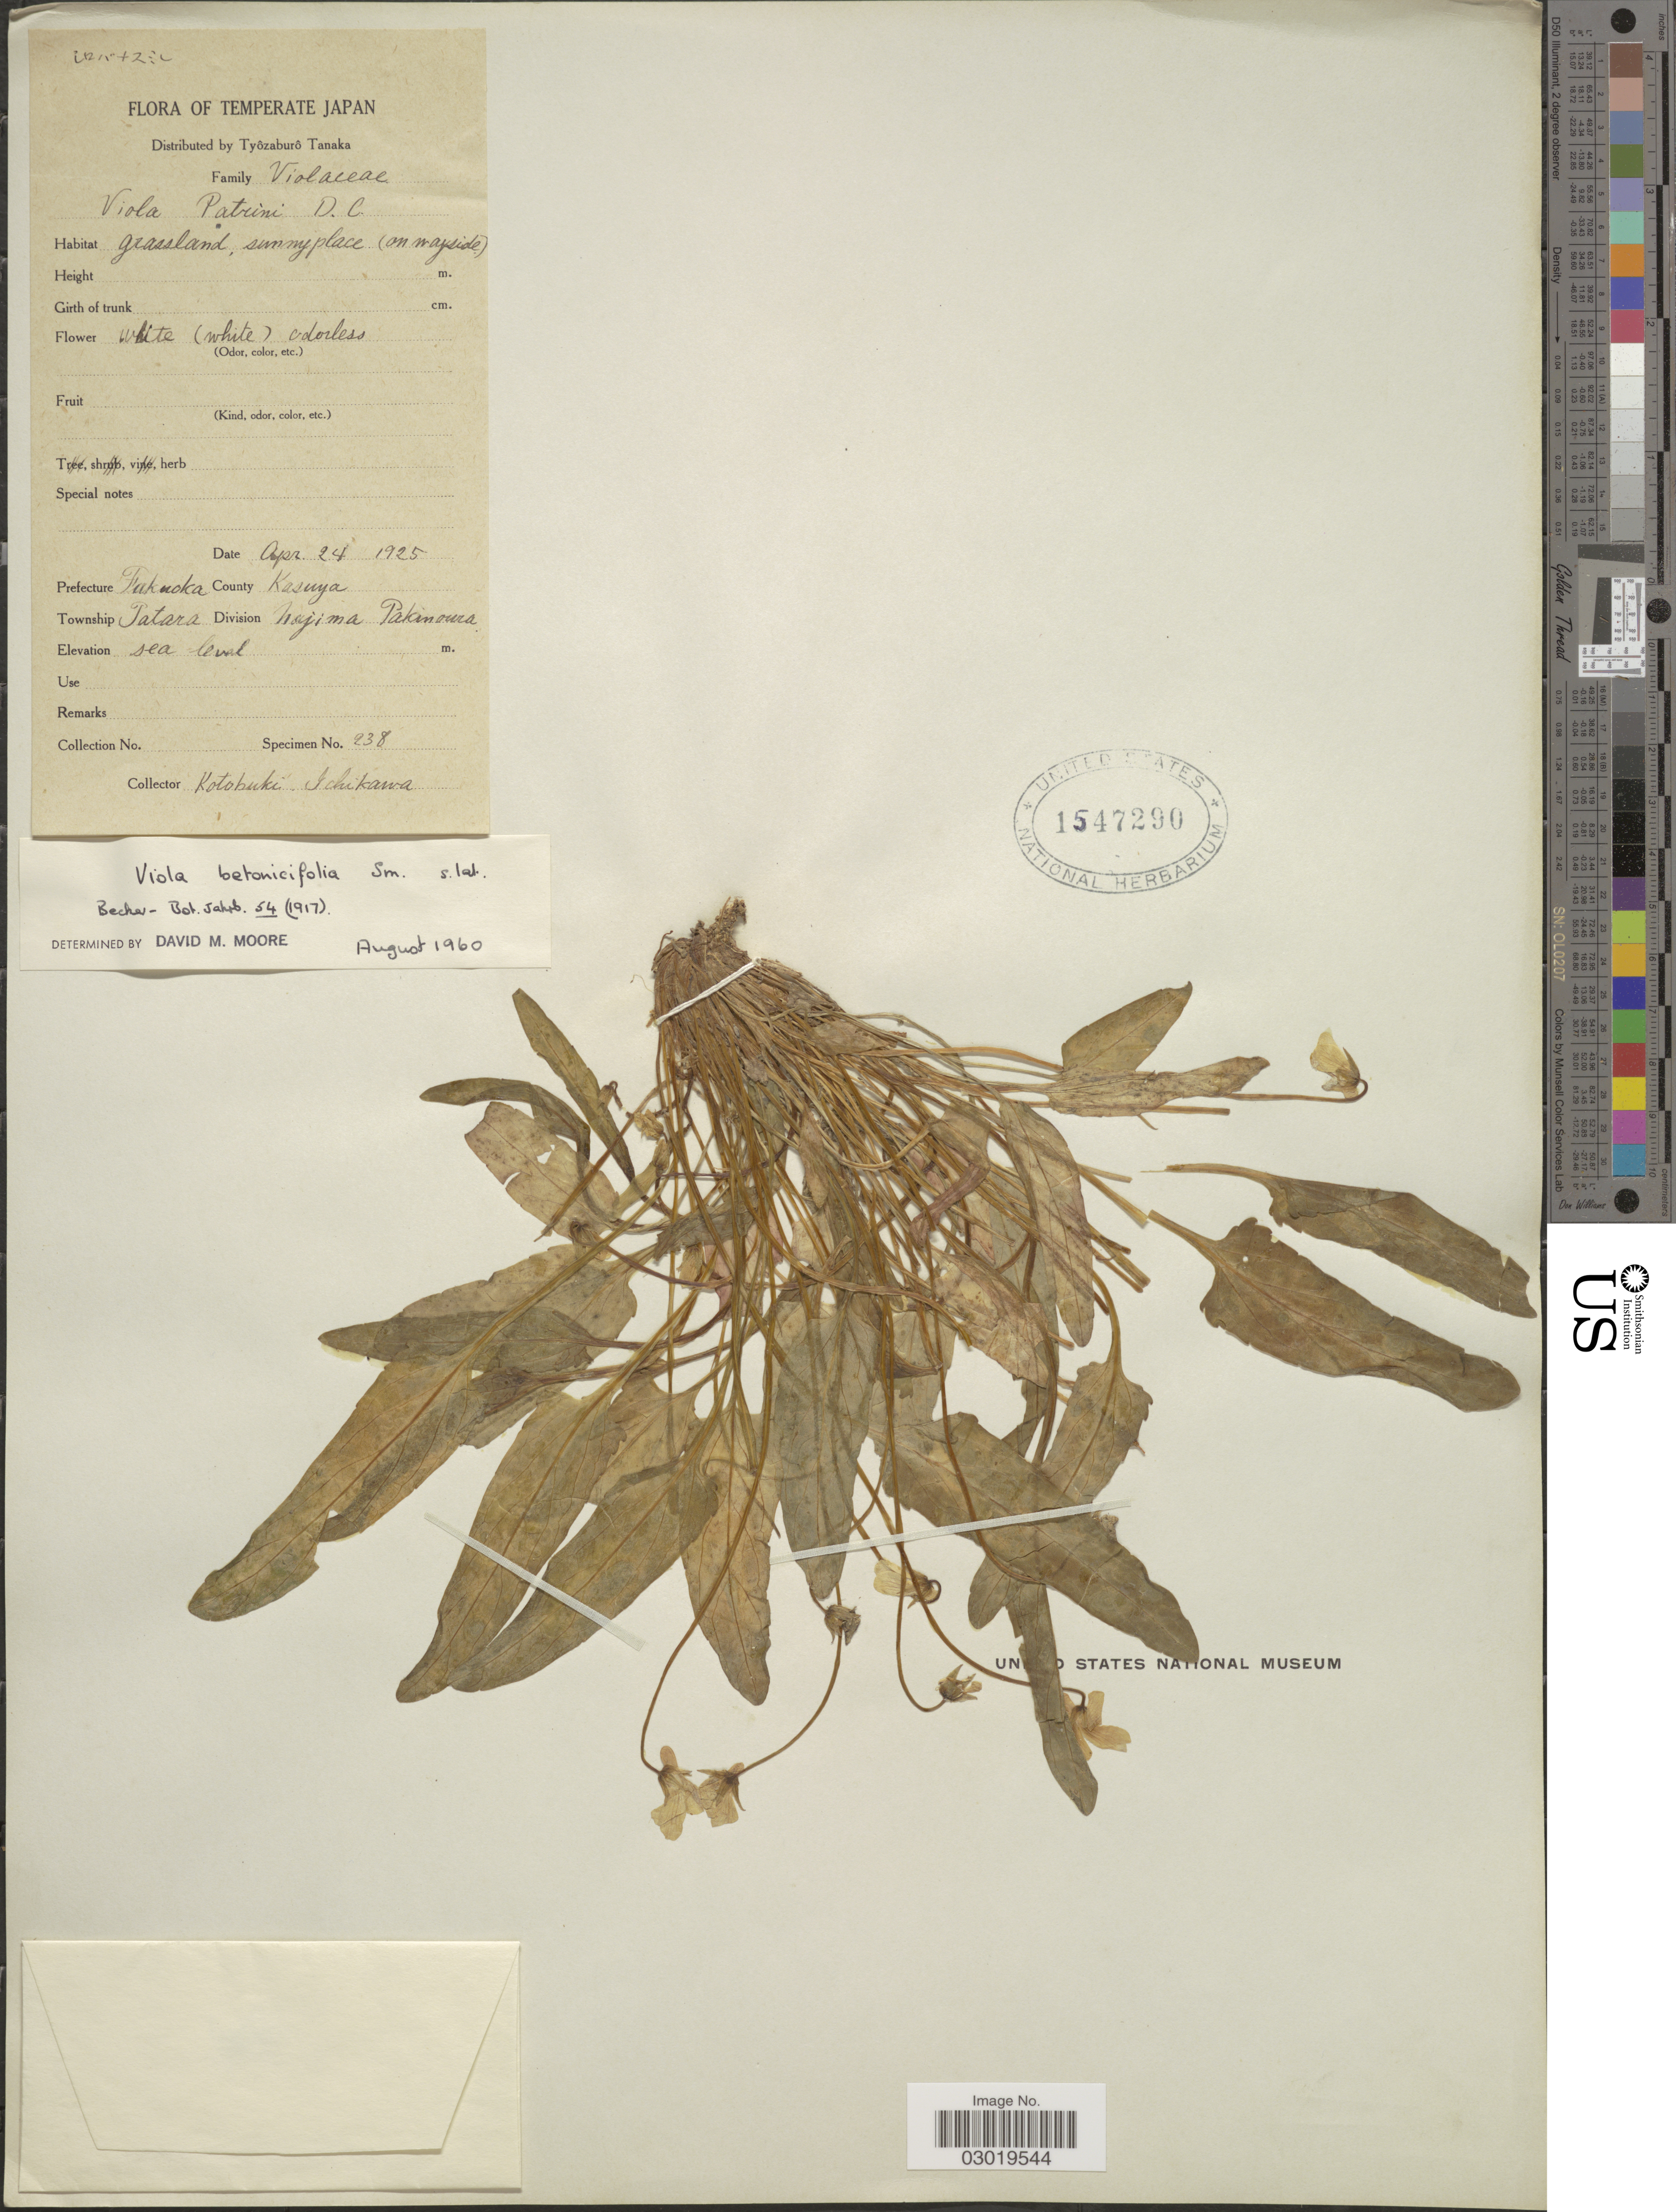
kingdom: Plantae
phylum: Tracheophyta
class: Magnoliopsida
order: Malpighiales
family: Violaceae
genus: Viola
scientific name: Viola betonicifolia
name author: Sm.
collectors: K. Ichikawa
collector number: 238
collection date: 1925-04-24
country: Japan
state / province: Hukuoka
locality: Prefecture Fukuoka, County Kasuya, Township Tatara, Division Najima Pakinoura.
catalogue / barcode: US 1547290